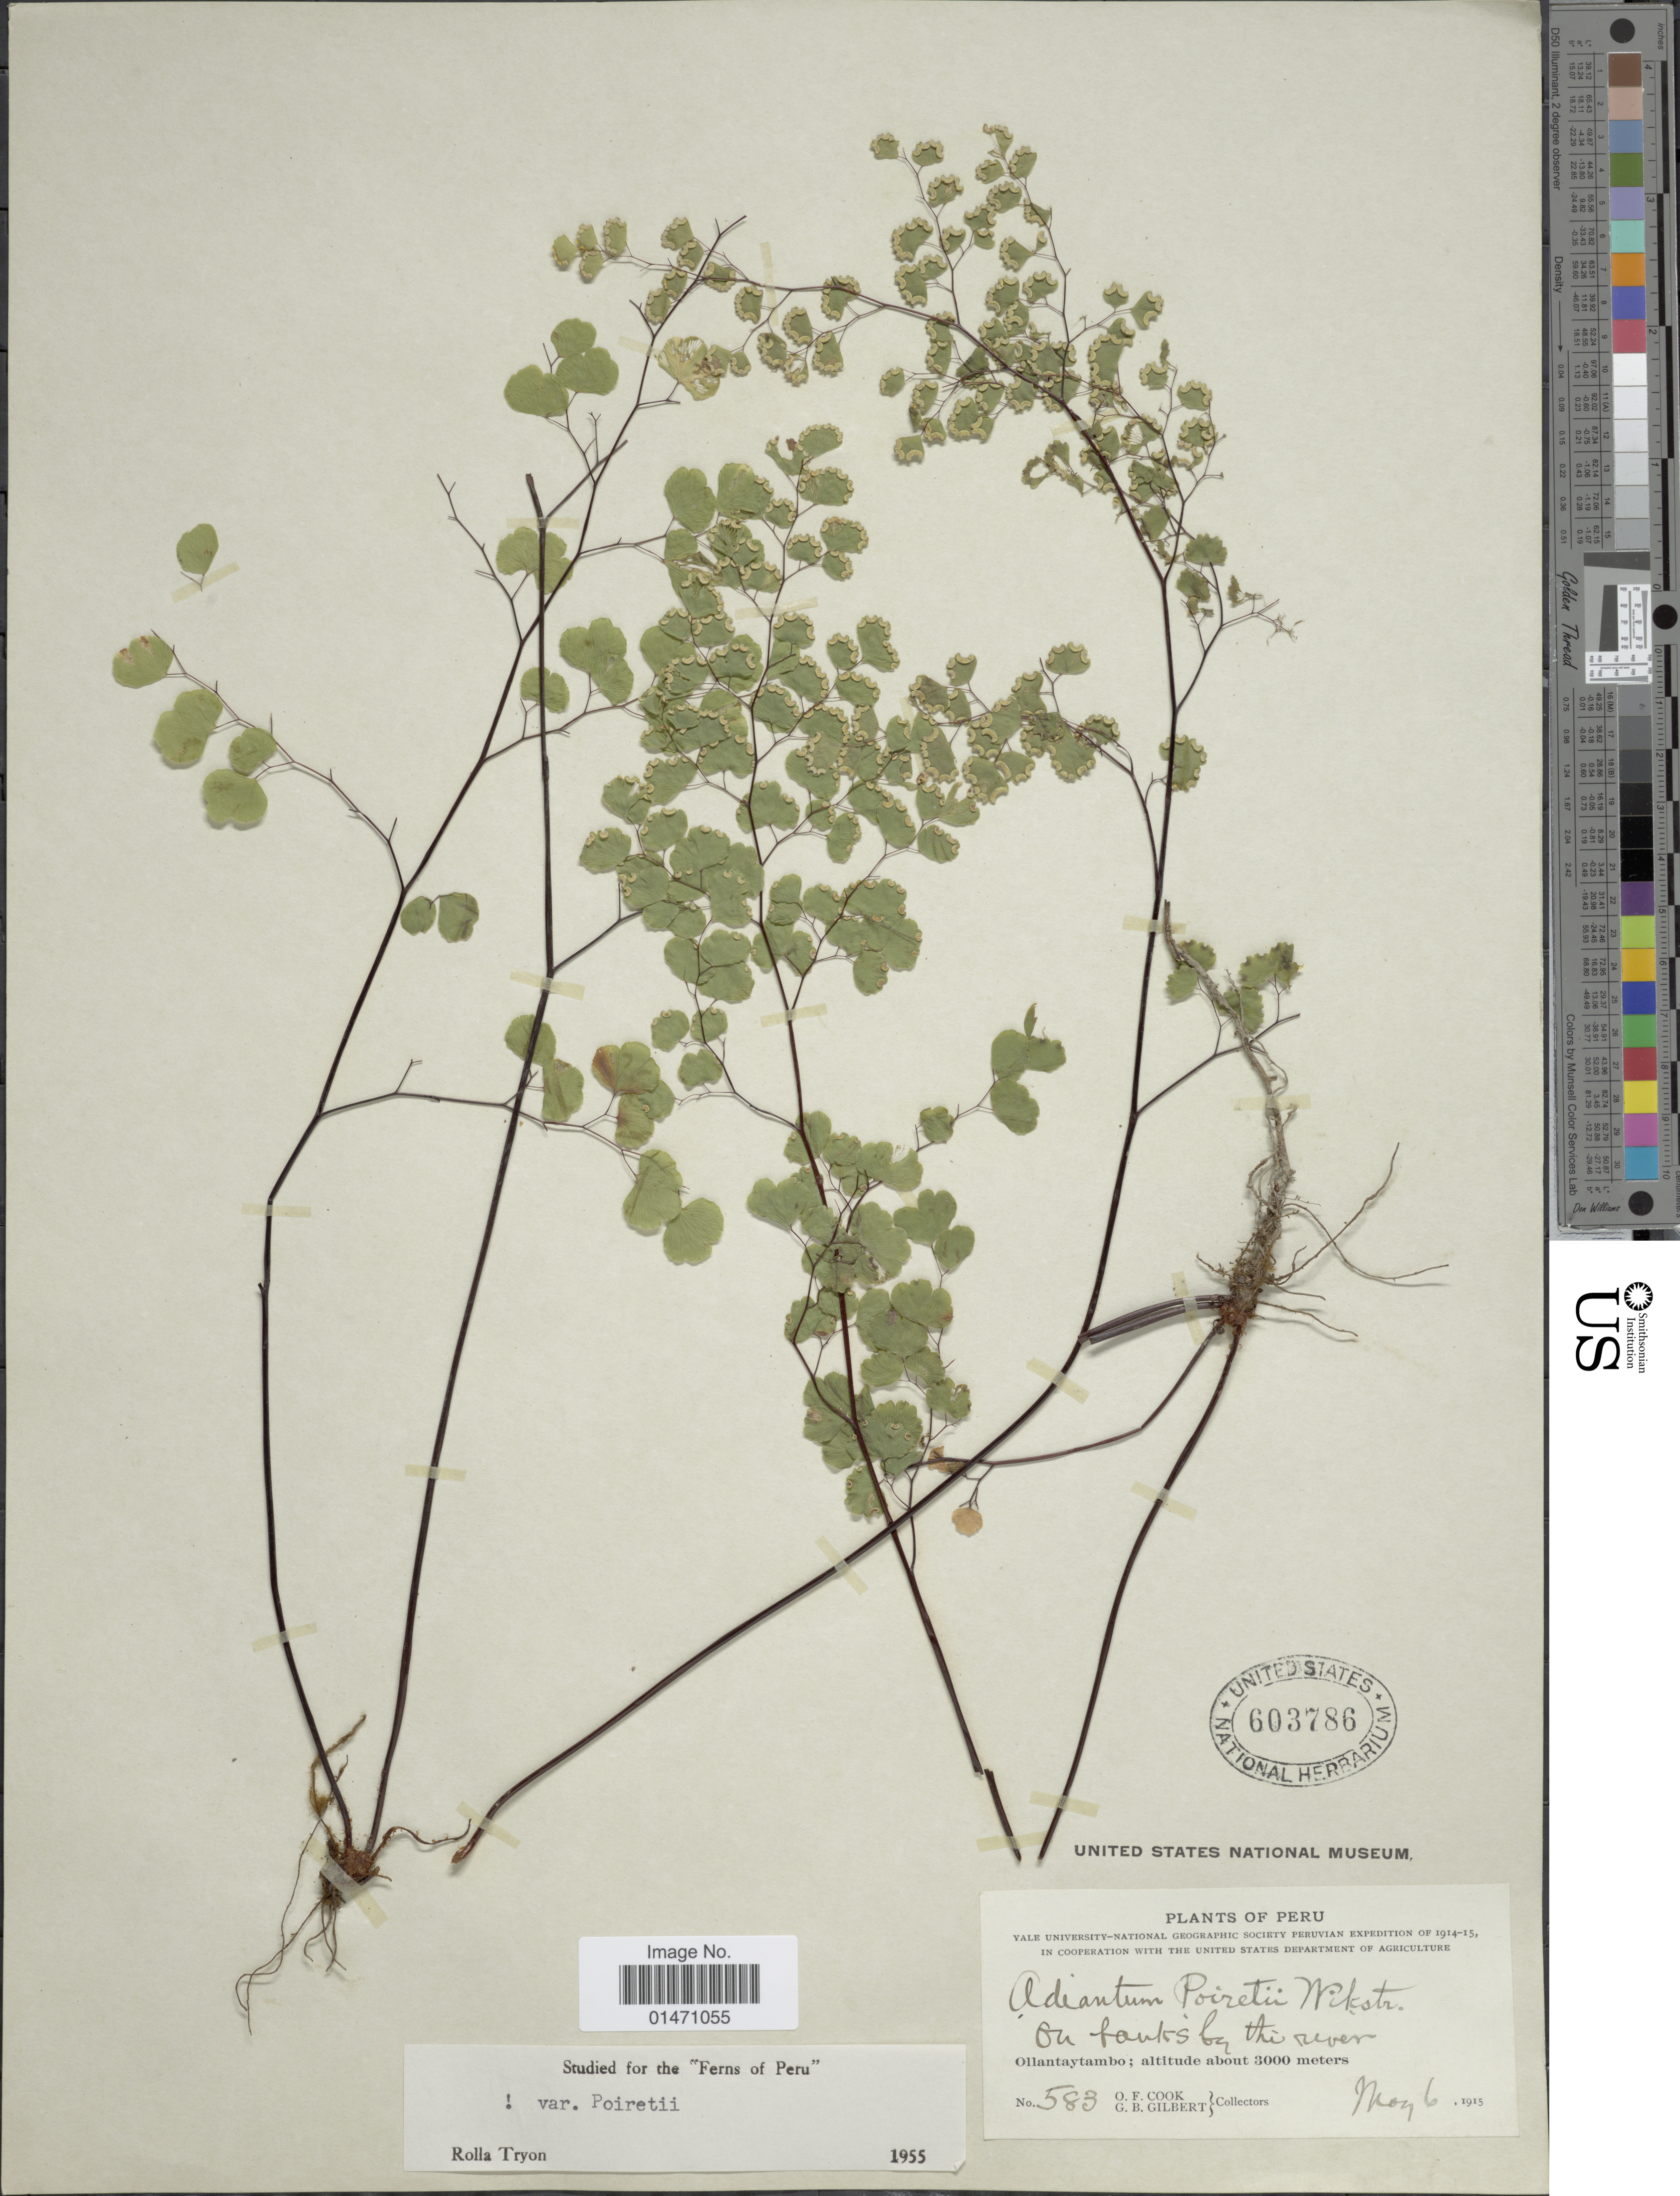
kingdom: Plantae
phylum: Tracheophyta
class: Polypodiopsida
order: Polypodiales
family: Pteridaceae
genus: Adiantum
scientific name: Adiantum poiretii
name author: Wikstr.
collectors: O. F. Cook & G. B. Gilbert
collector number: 583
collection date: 1915-05-06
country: Peru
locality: Plants of Peru, Ollantaytambo, on reforested terrace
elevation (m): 3000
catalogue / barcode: US 603786